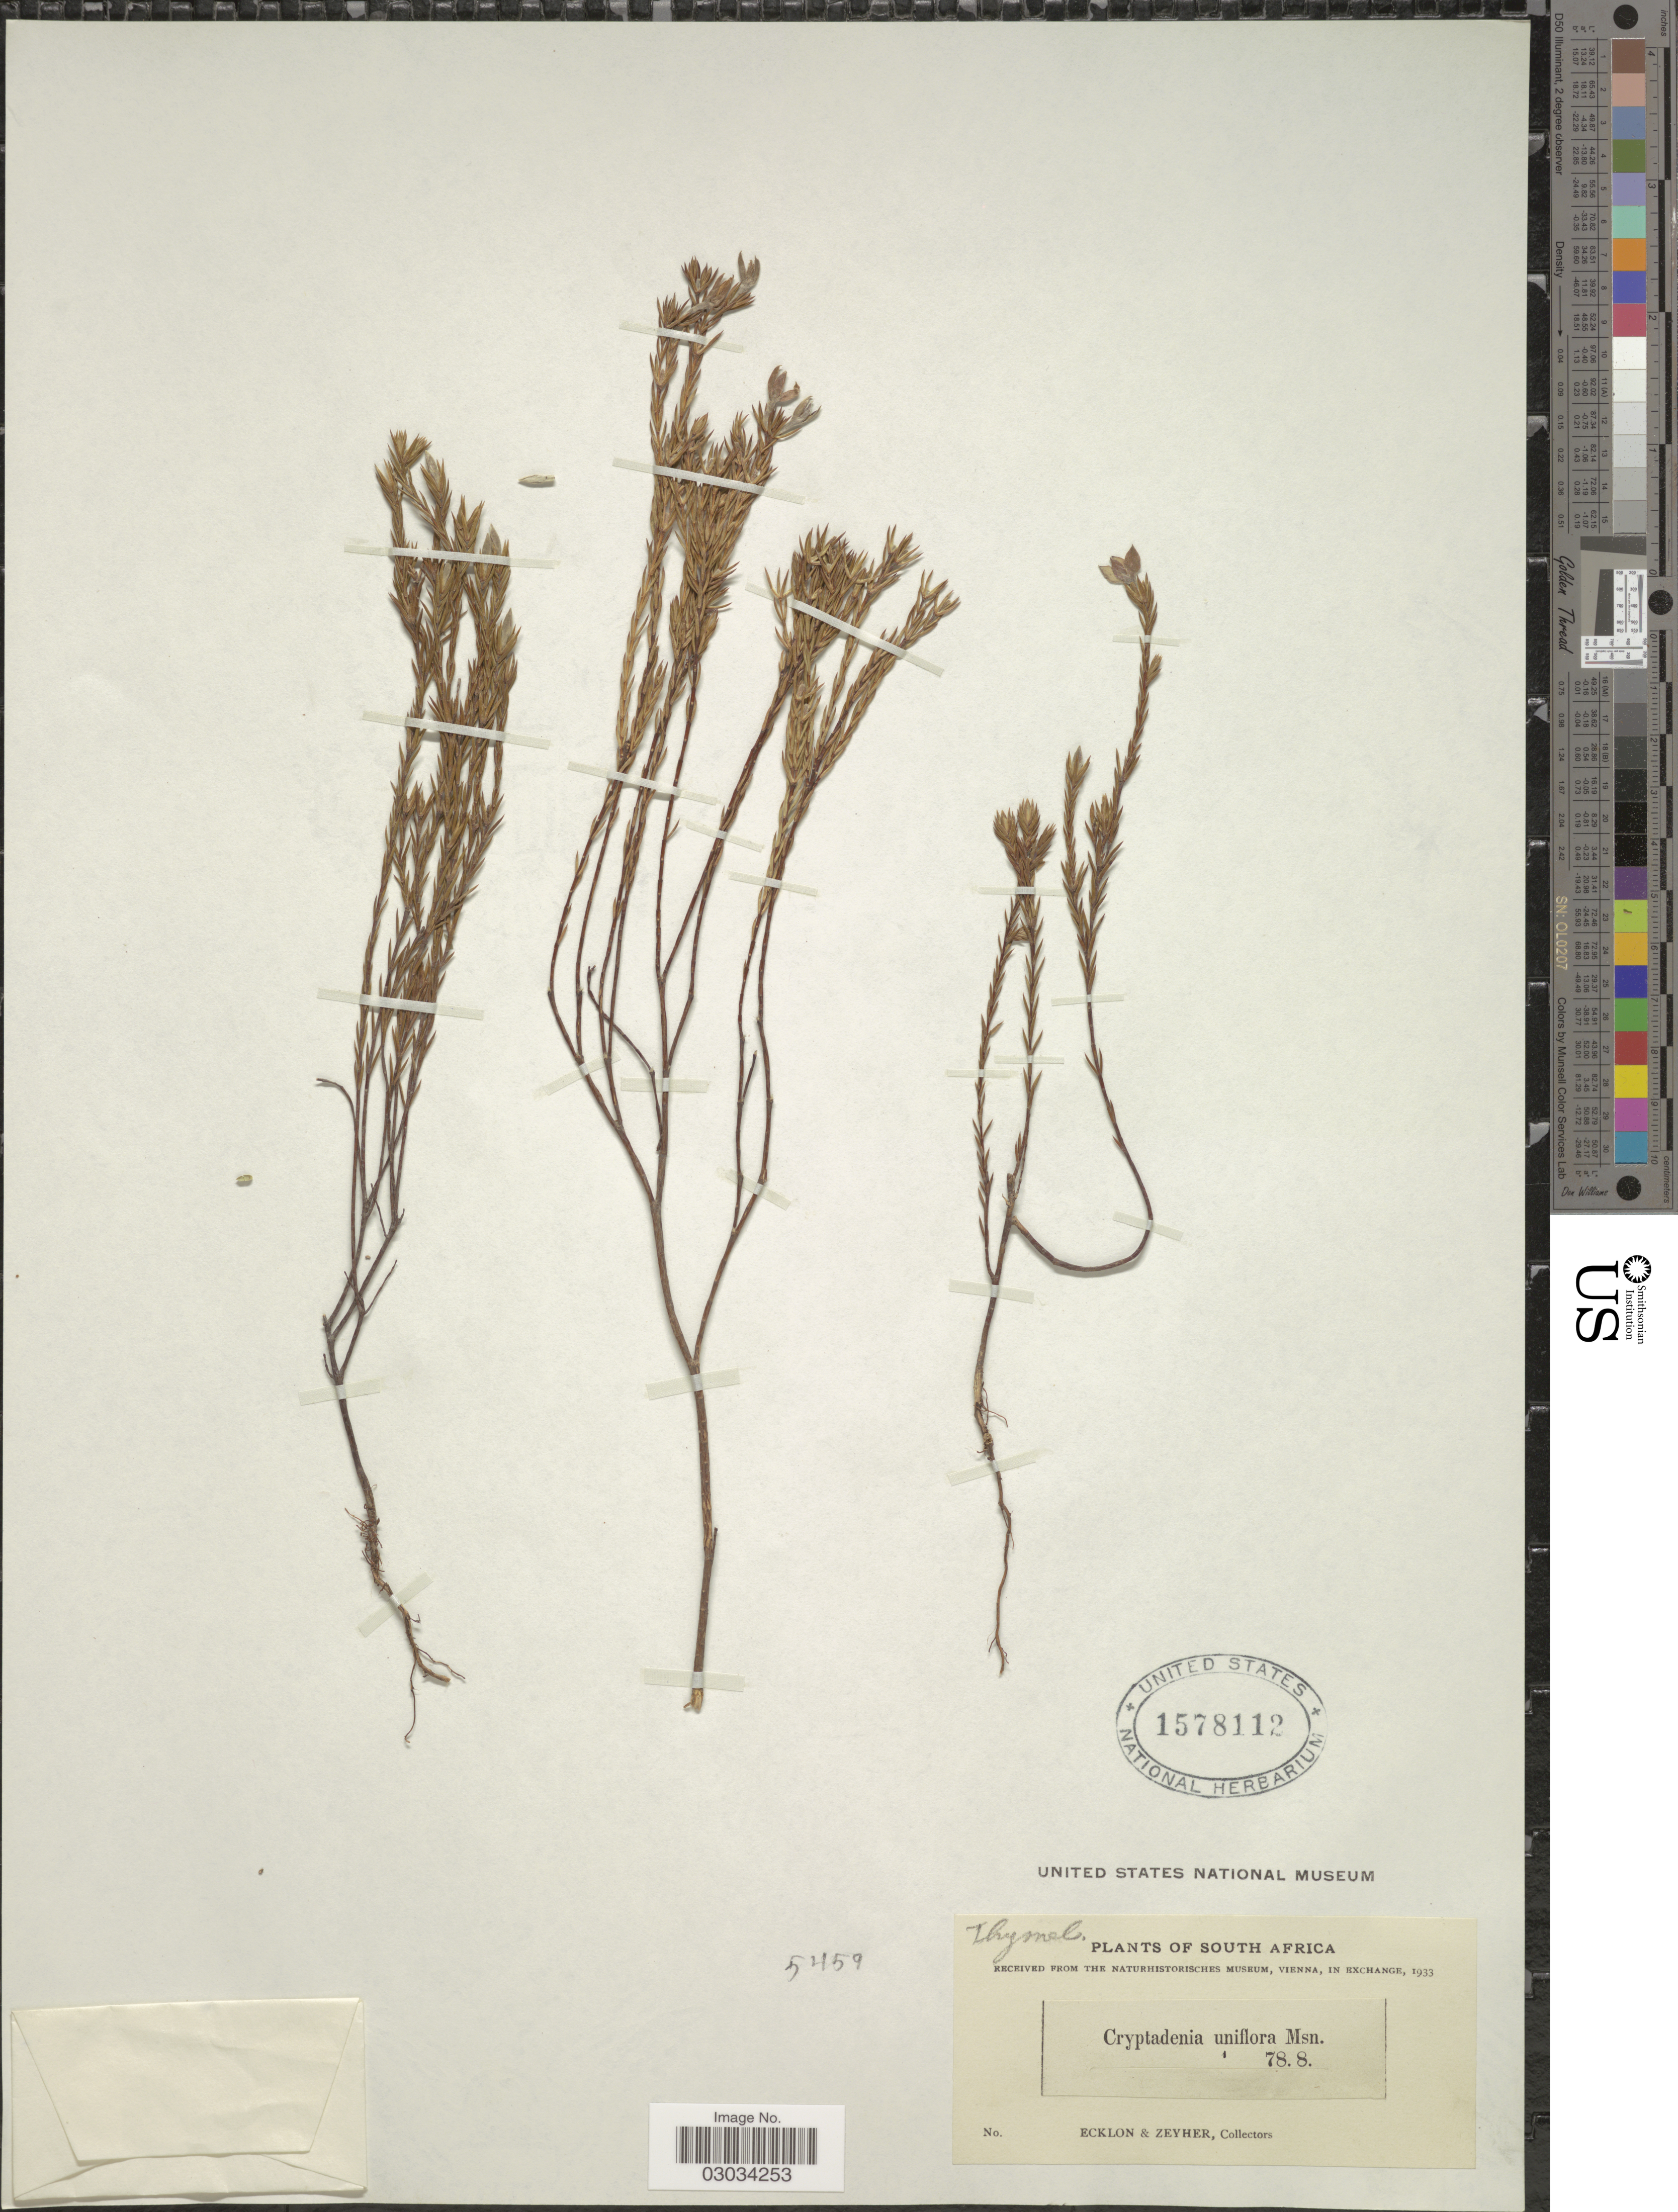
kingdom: Plantae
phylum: Tracheophyta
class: Magnoliopsida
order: Malvales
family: Thymelaeaceae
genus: Lachnaea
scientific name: Lachnaea uniflora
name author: (L.) Crantz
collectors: -. Ecklon & -. Zeyher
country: South Africa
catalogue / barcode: US 1578112